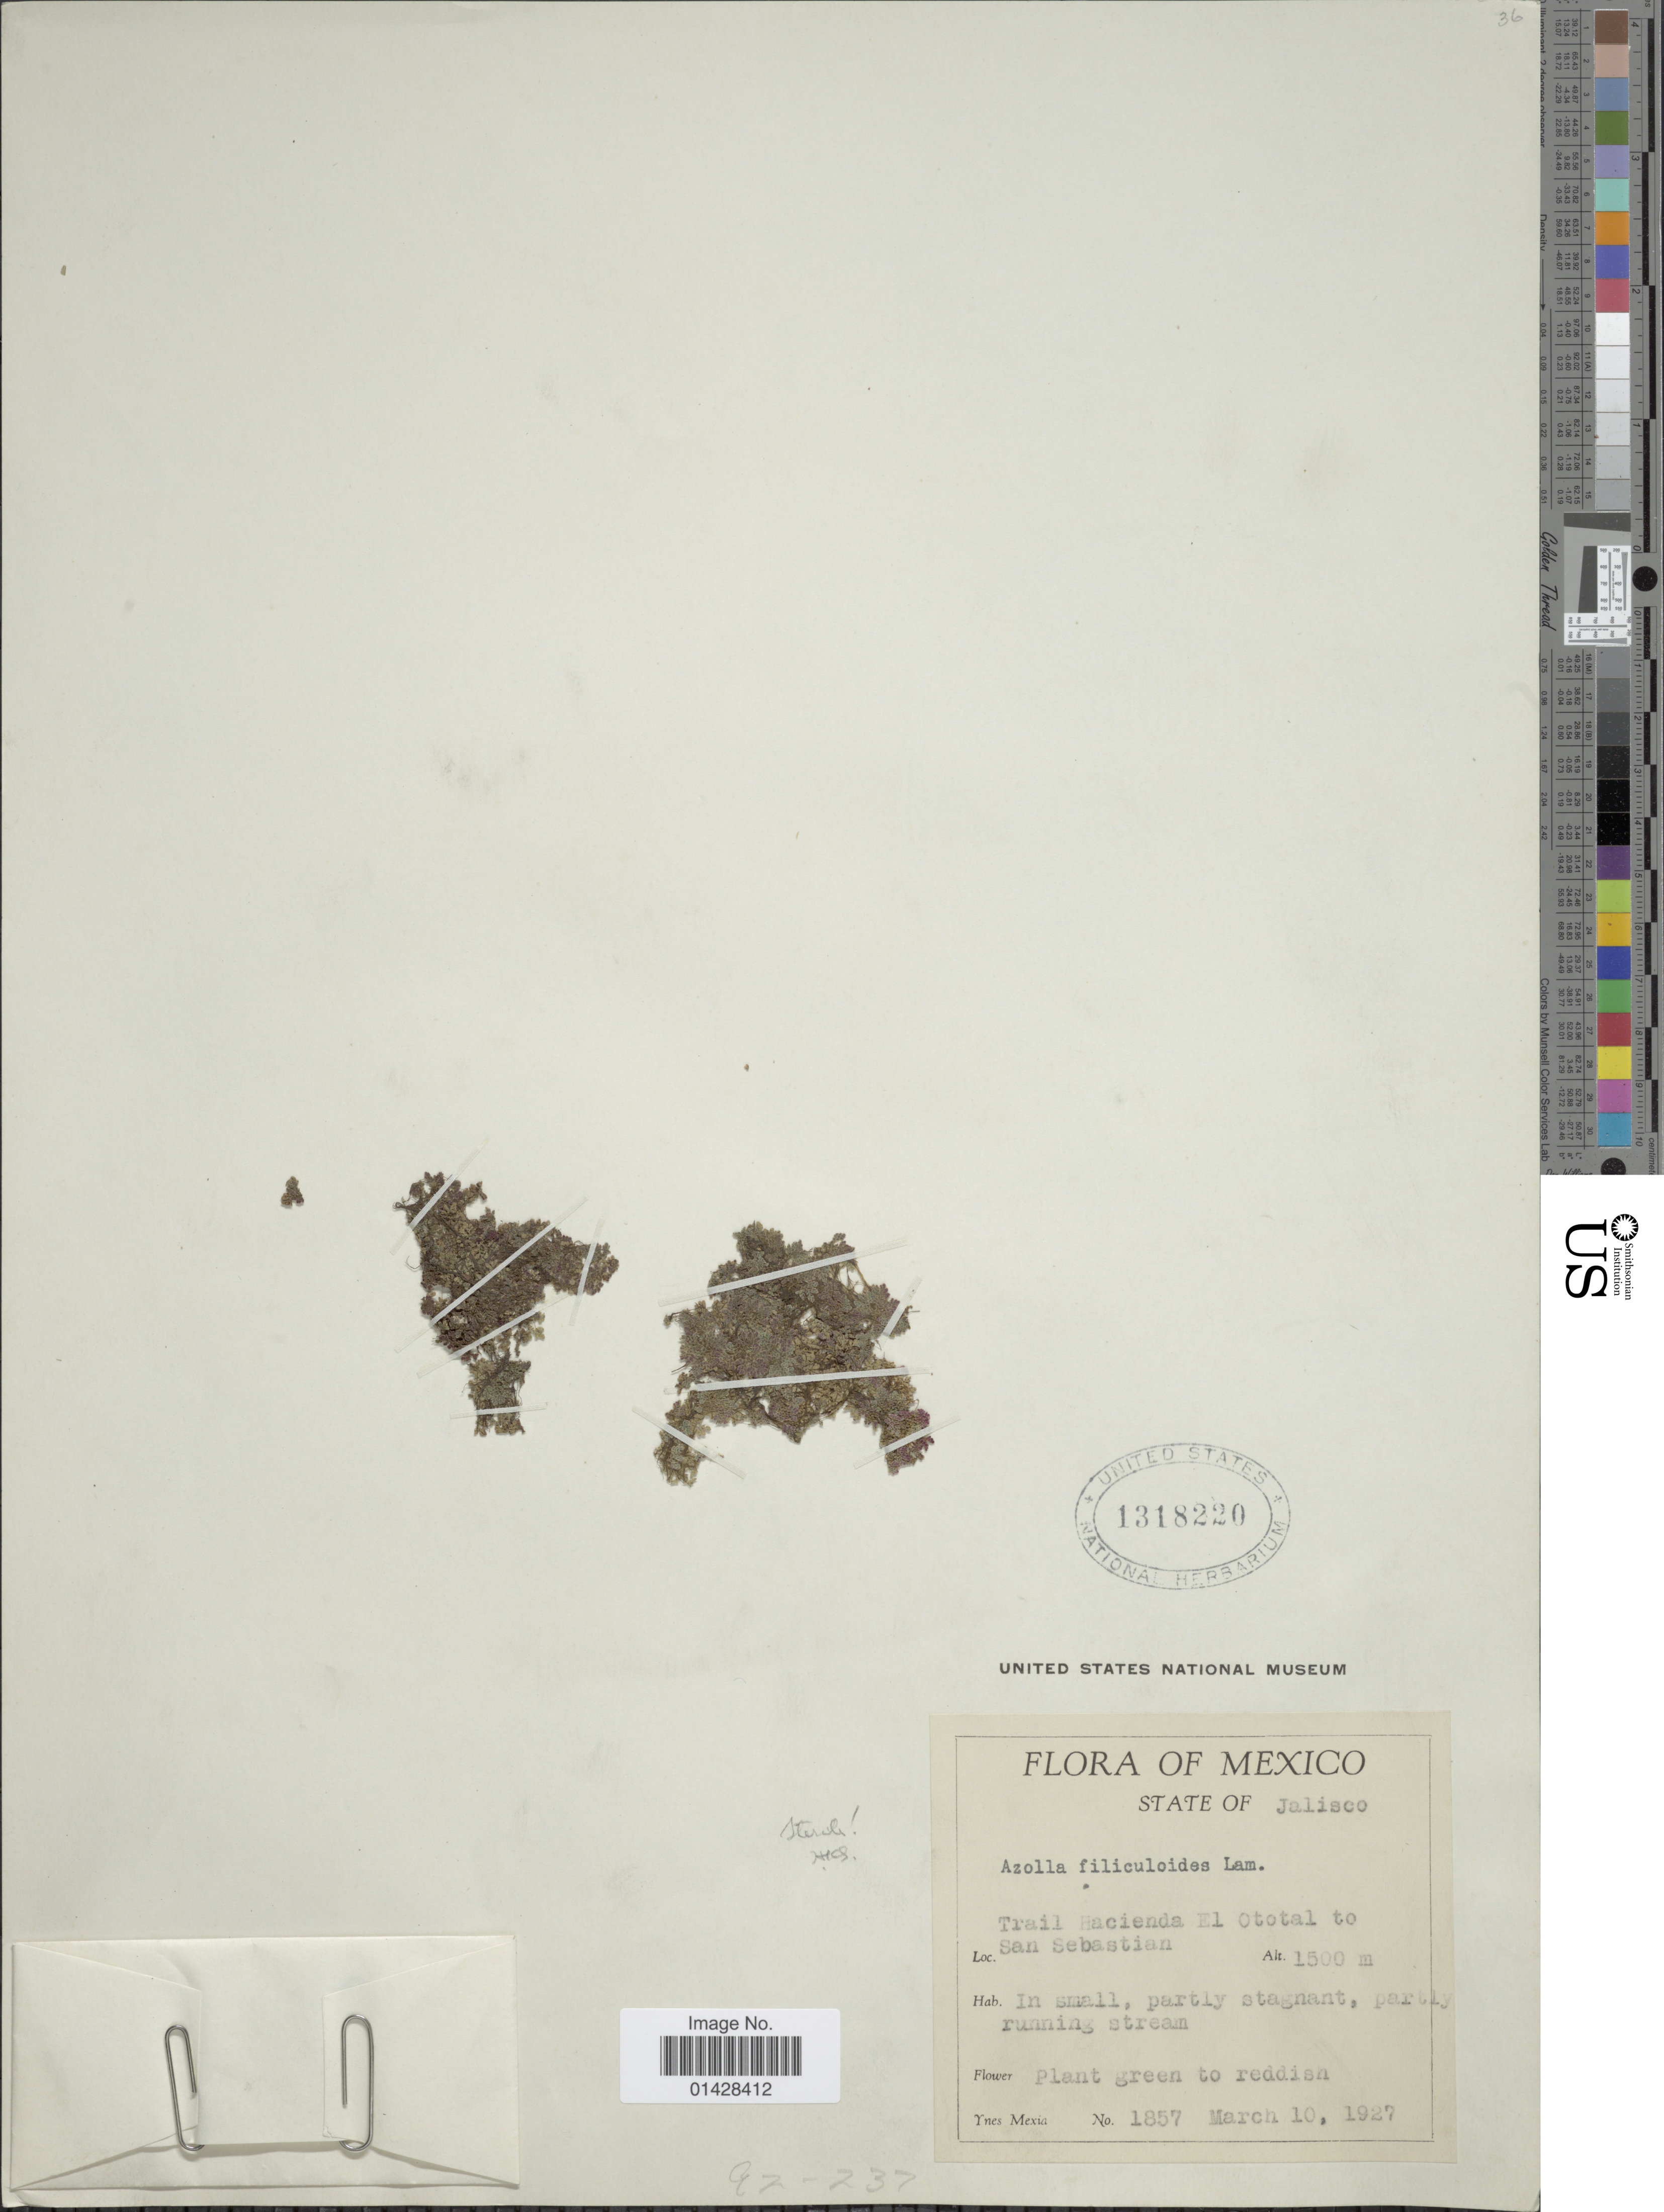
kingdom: Plantae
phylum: Tracheophyta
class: Polypodiopsida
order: Salviniales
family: Salviniaceae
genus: Azolla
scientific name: Azolla sp.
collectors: Y. Mexia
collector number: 1857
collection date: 1927-03-10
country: Mexico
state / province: Jalisco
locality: Trail Hacienda El Ototal to San Sebastian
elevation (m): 1500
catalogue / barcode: US 1318220